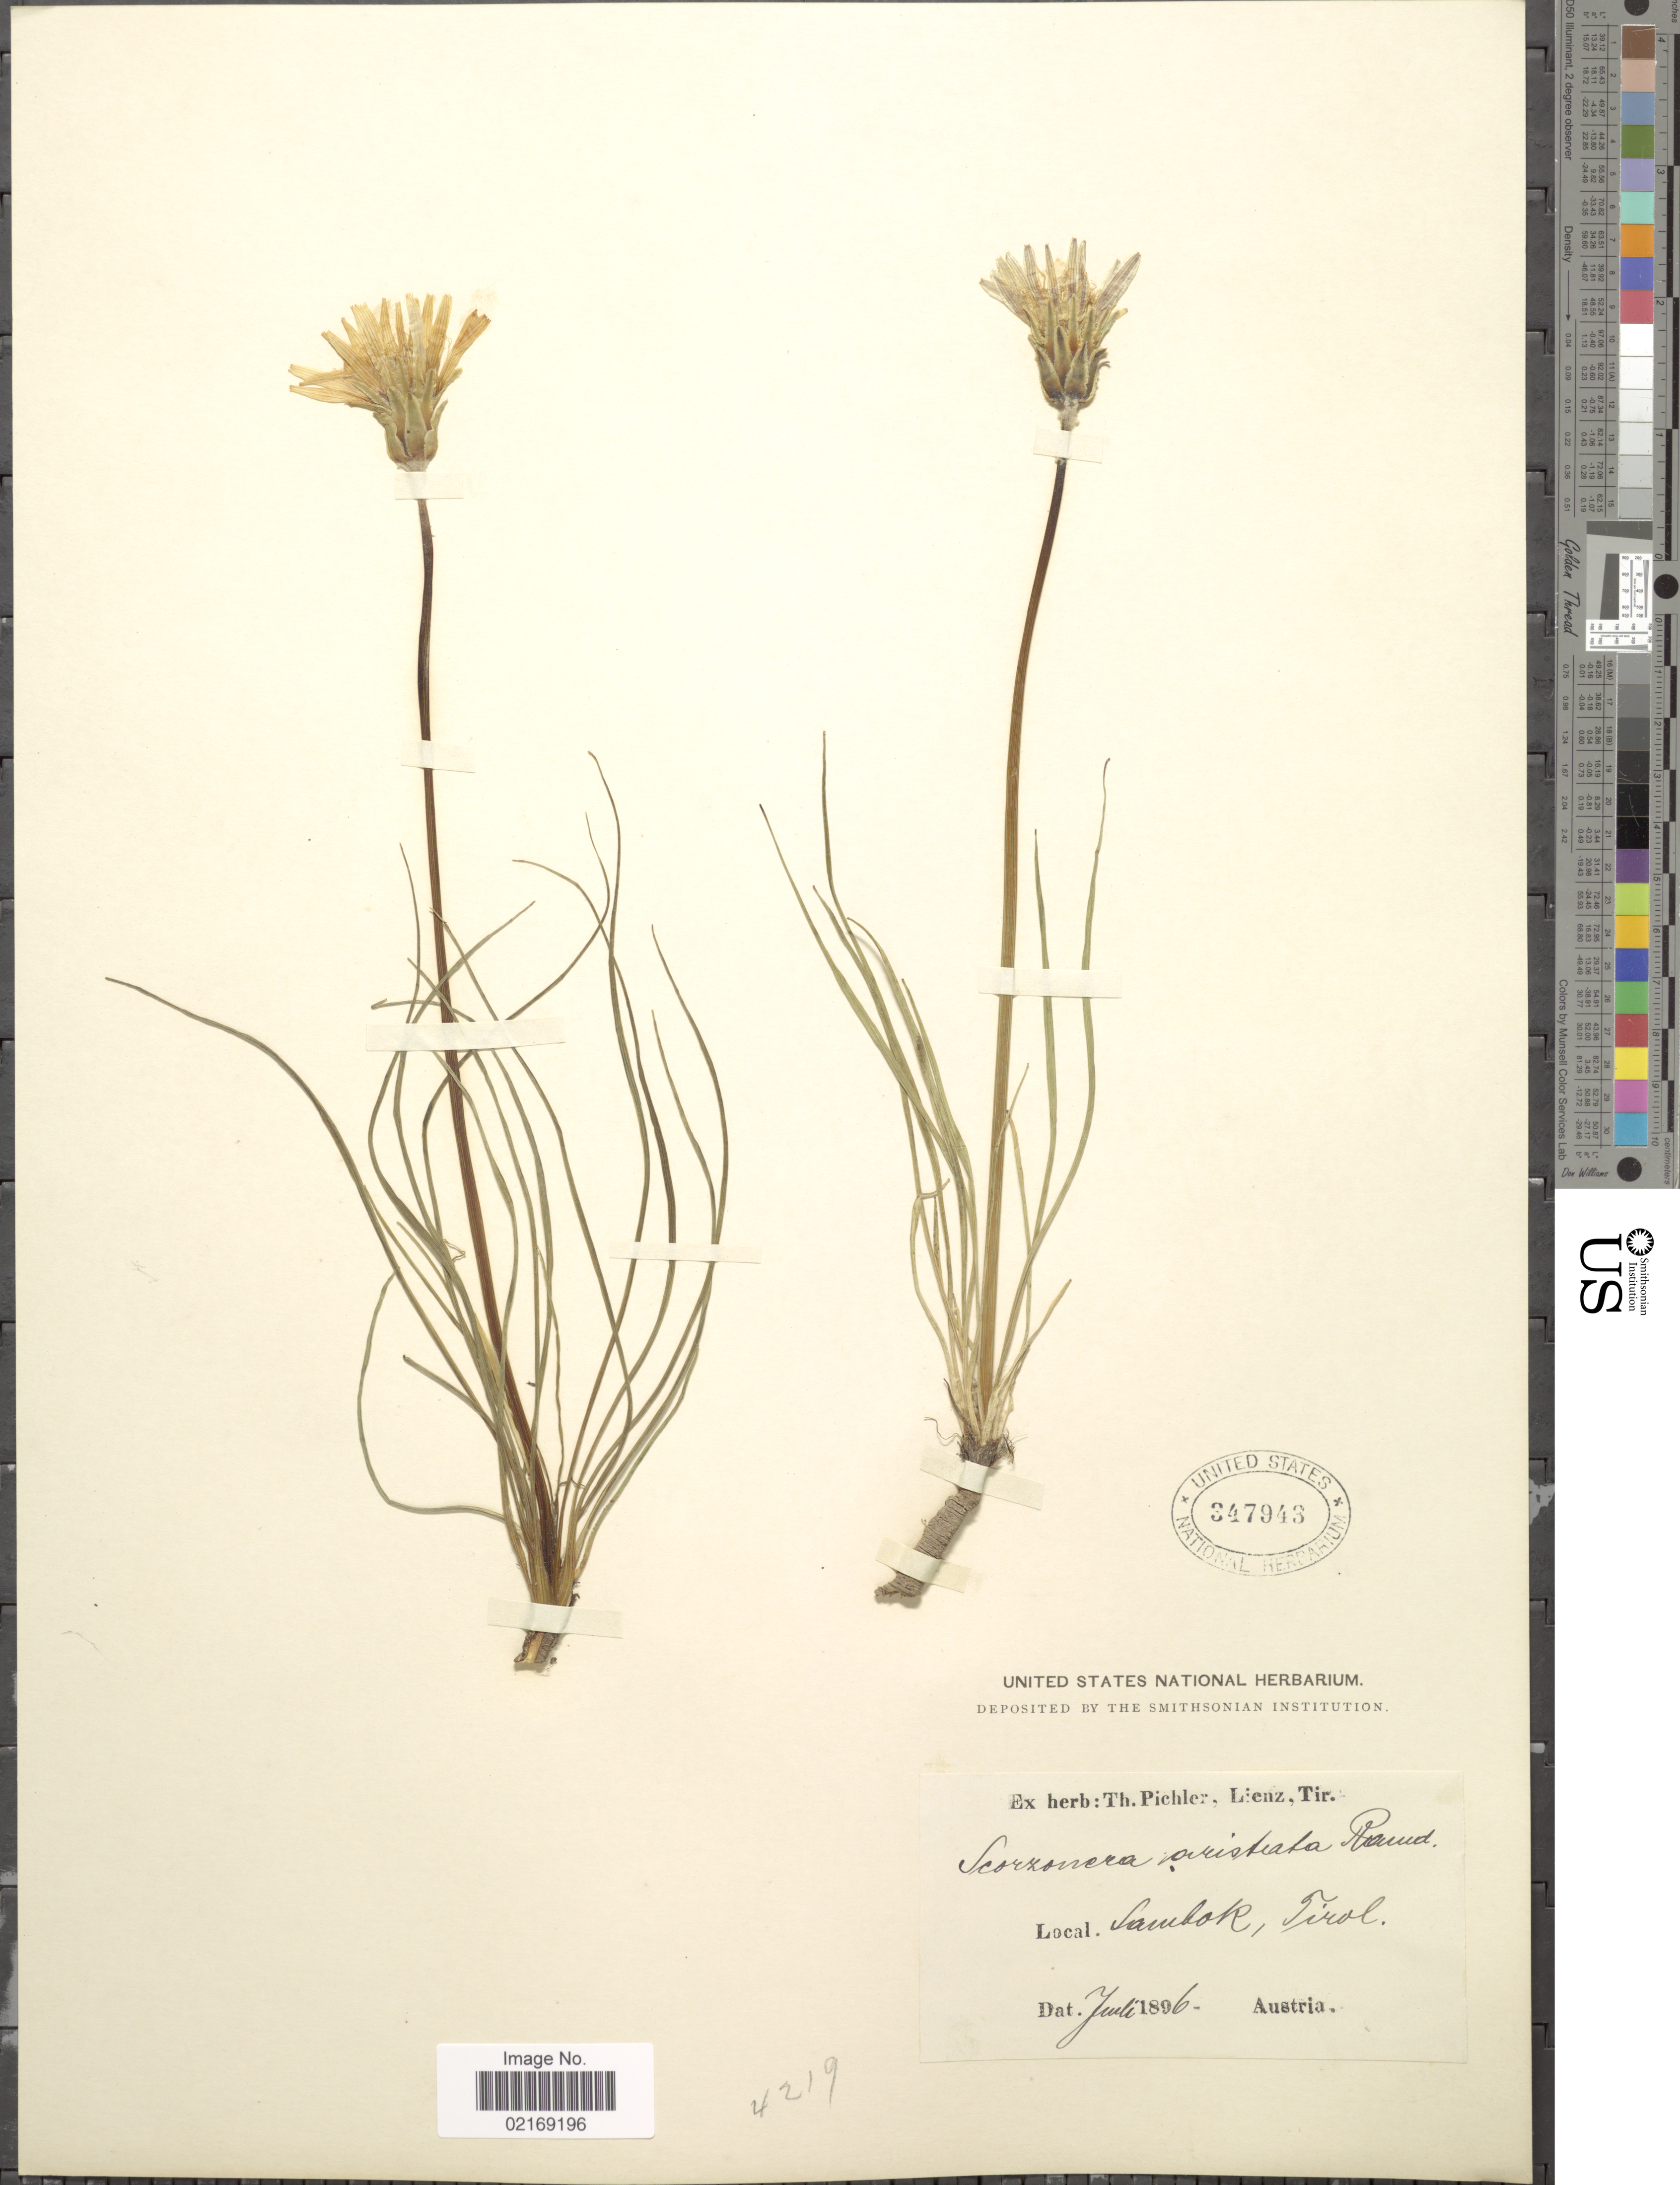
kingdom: Plantae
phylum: Tracheophyta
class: Magnoliopsida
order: Asterales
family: Asteraceae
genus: Scorzonera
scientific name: Scorzonera aristata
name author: Ramond ex DC.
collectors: ex herb. T. Pichler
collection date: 1896-07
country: Austria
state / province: Tirol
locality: Lienz, Sambok [interpreted].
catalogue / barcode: US 347943